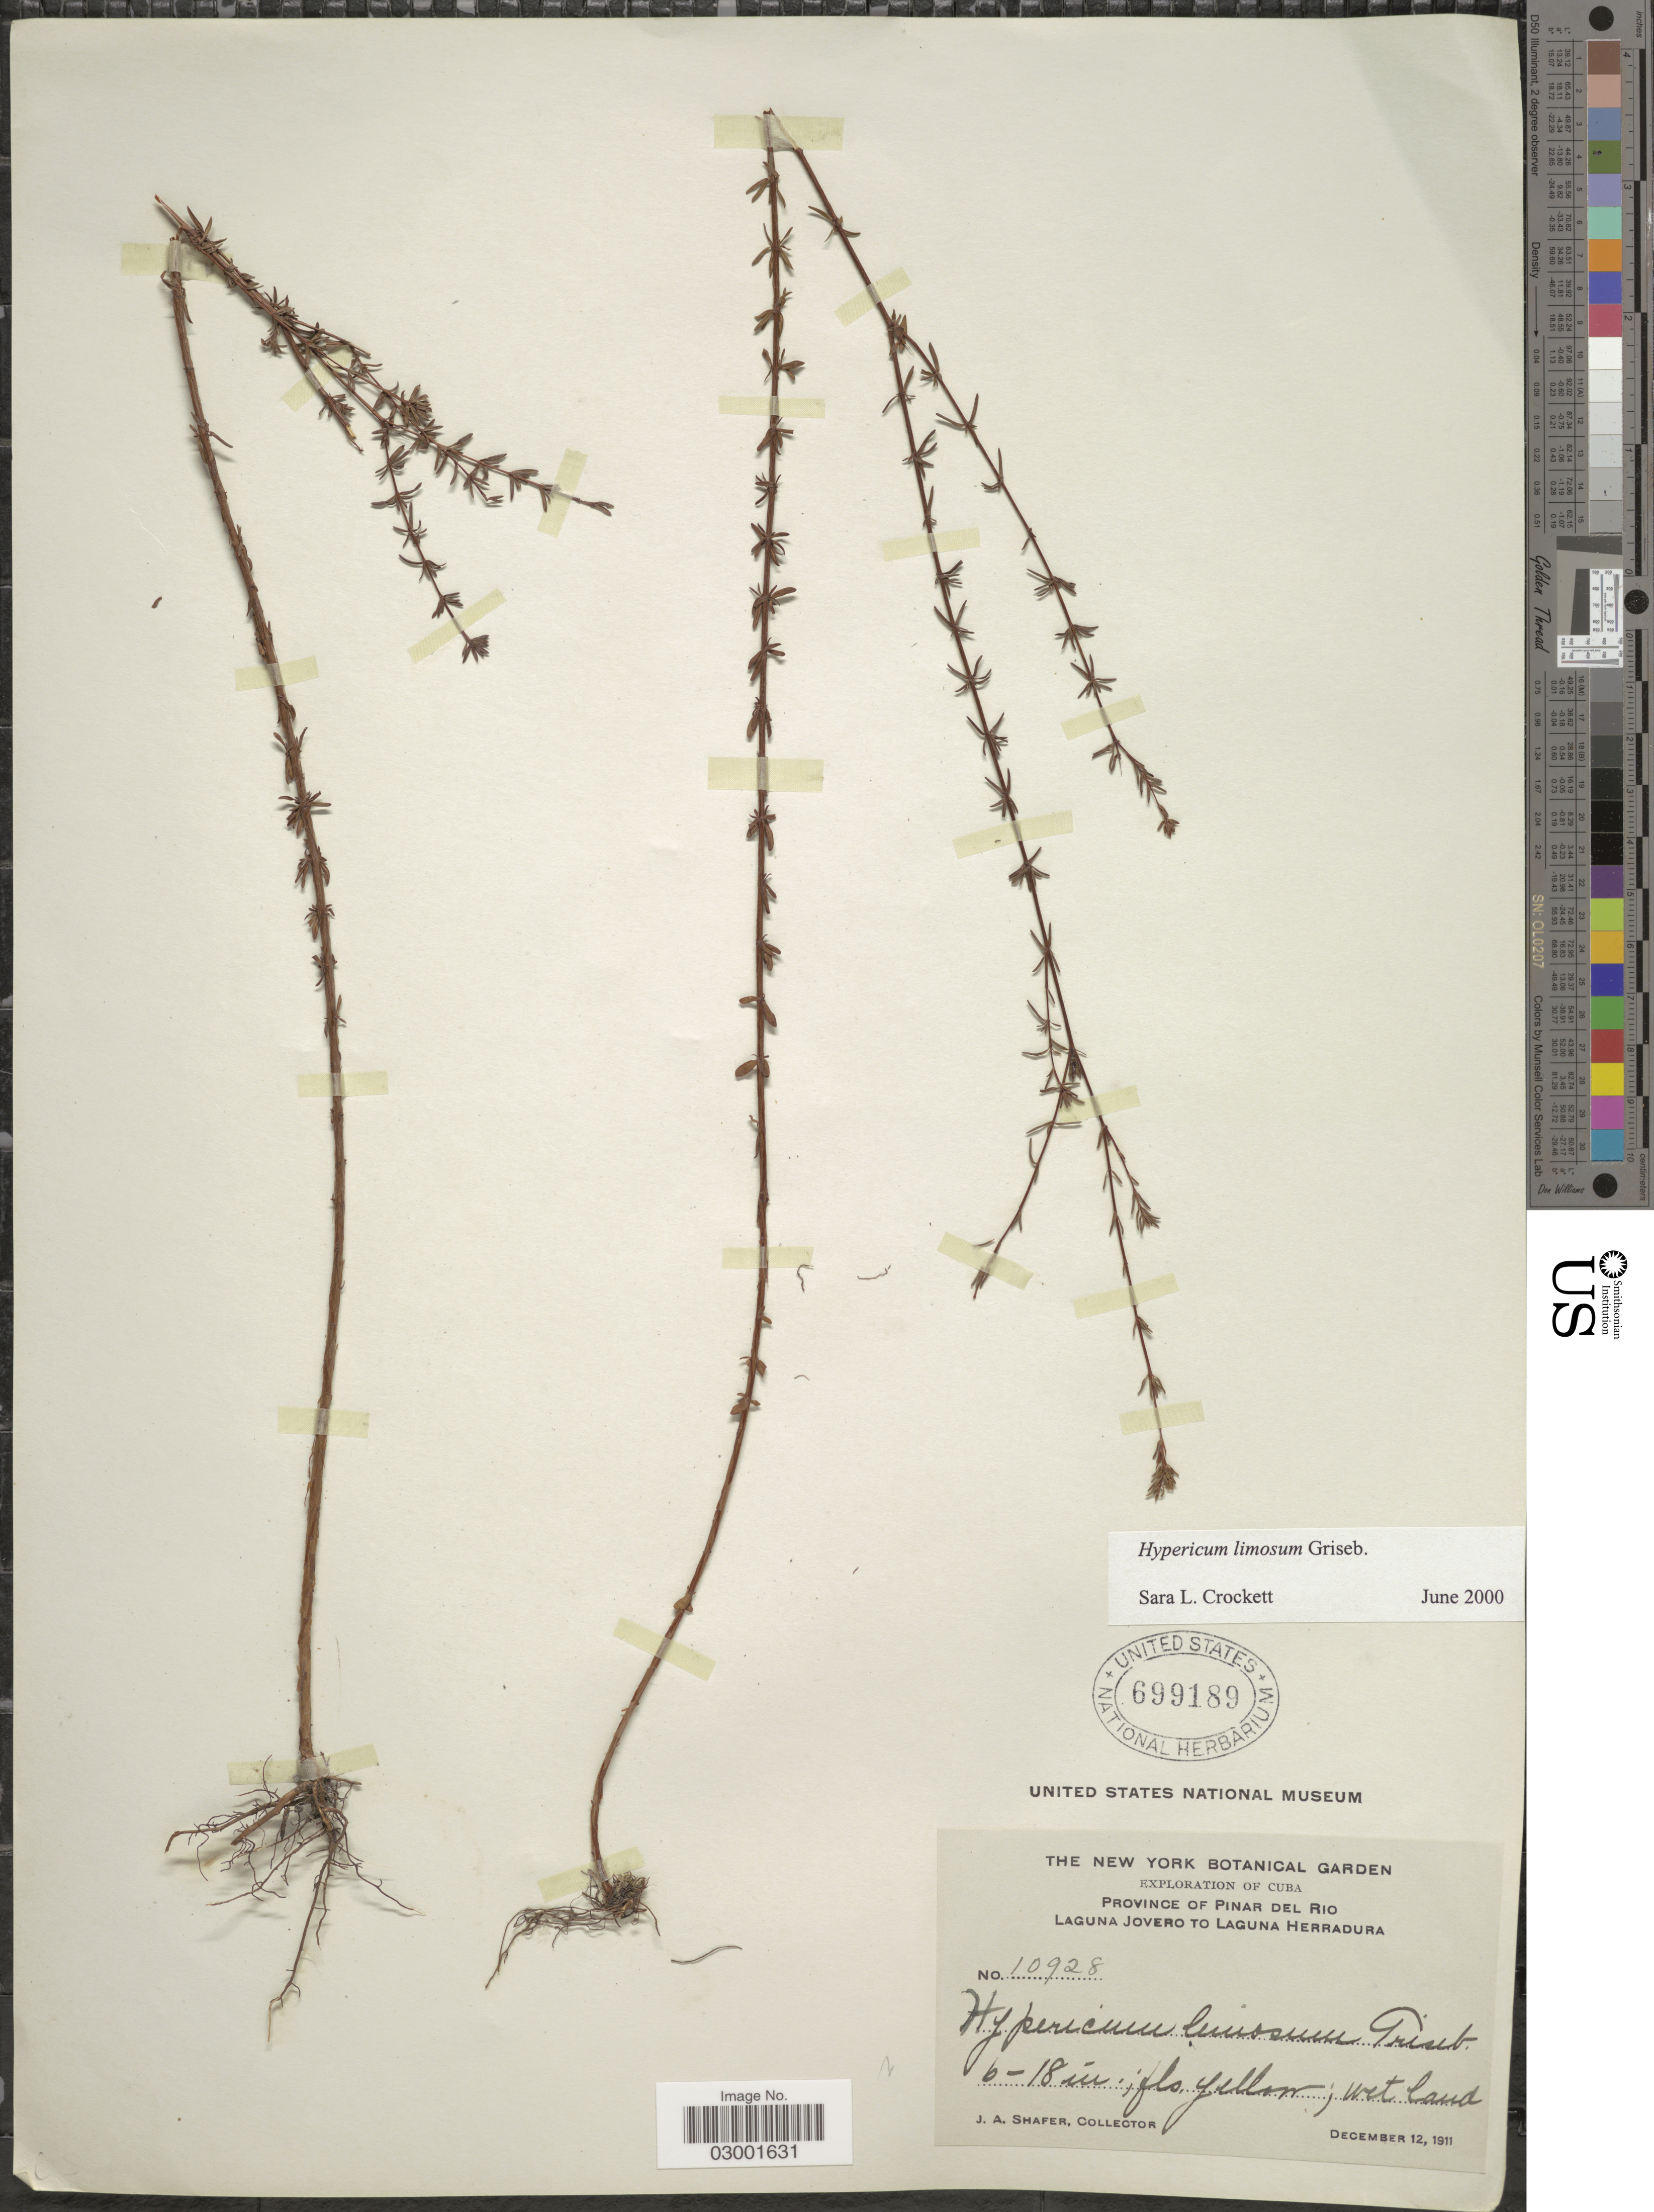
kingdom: Plantae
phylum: Tracheophyta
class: Magnoliopsida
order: Malpighiales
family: Hypericaceae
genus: Hypericum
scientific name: Hypericum limosum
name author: Griseb.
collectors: J. A. Shafer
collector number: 10928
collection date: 1911-12-12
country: Cuba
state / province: Pinar del Río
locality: Province of Pinar del Rio. Laguna Jovero to Laguna Herradura.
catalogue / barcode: US 699189